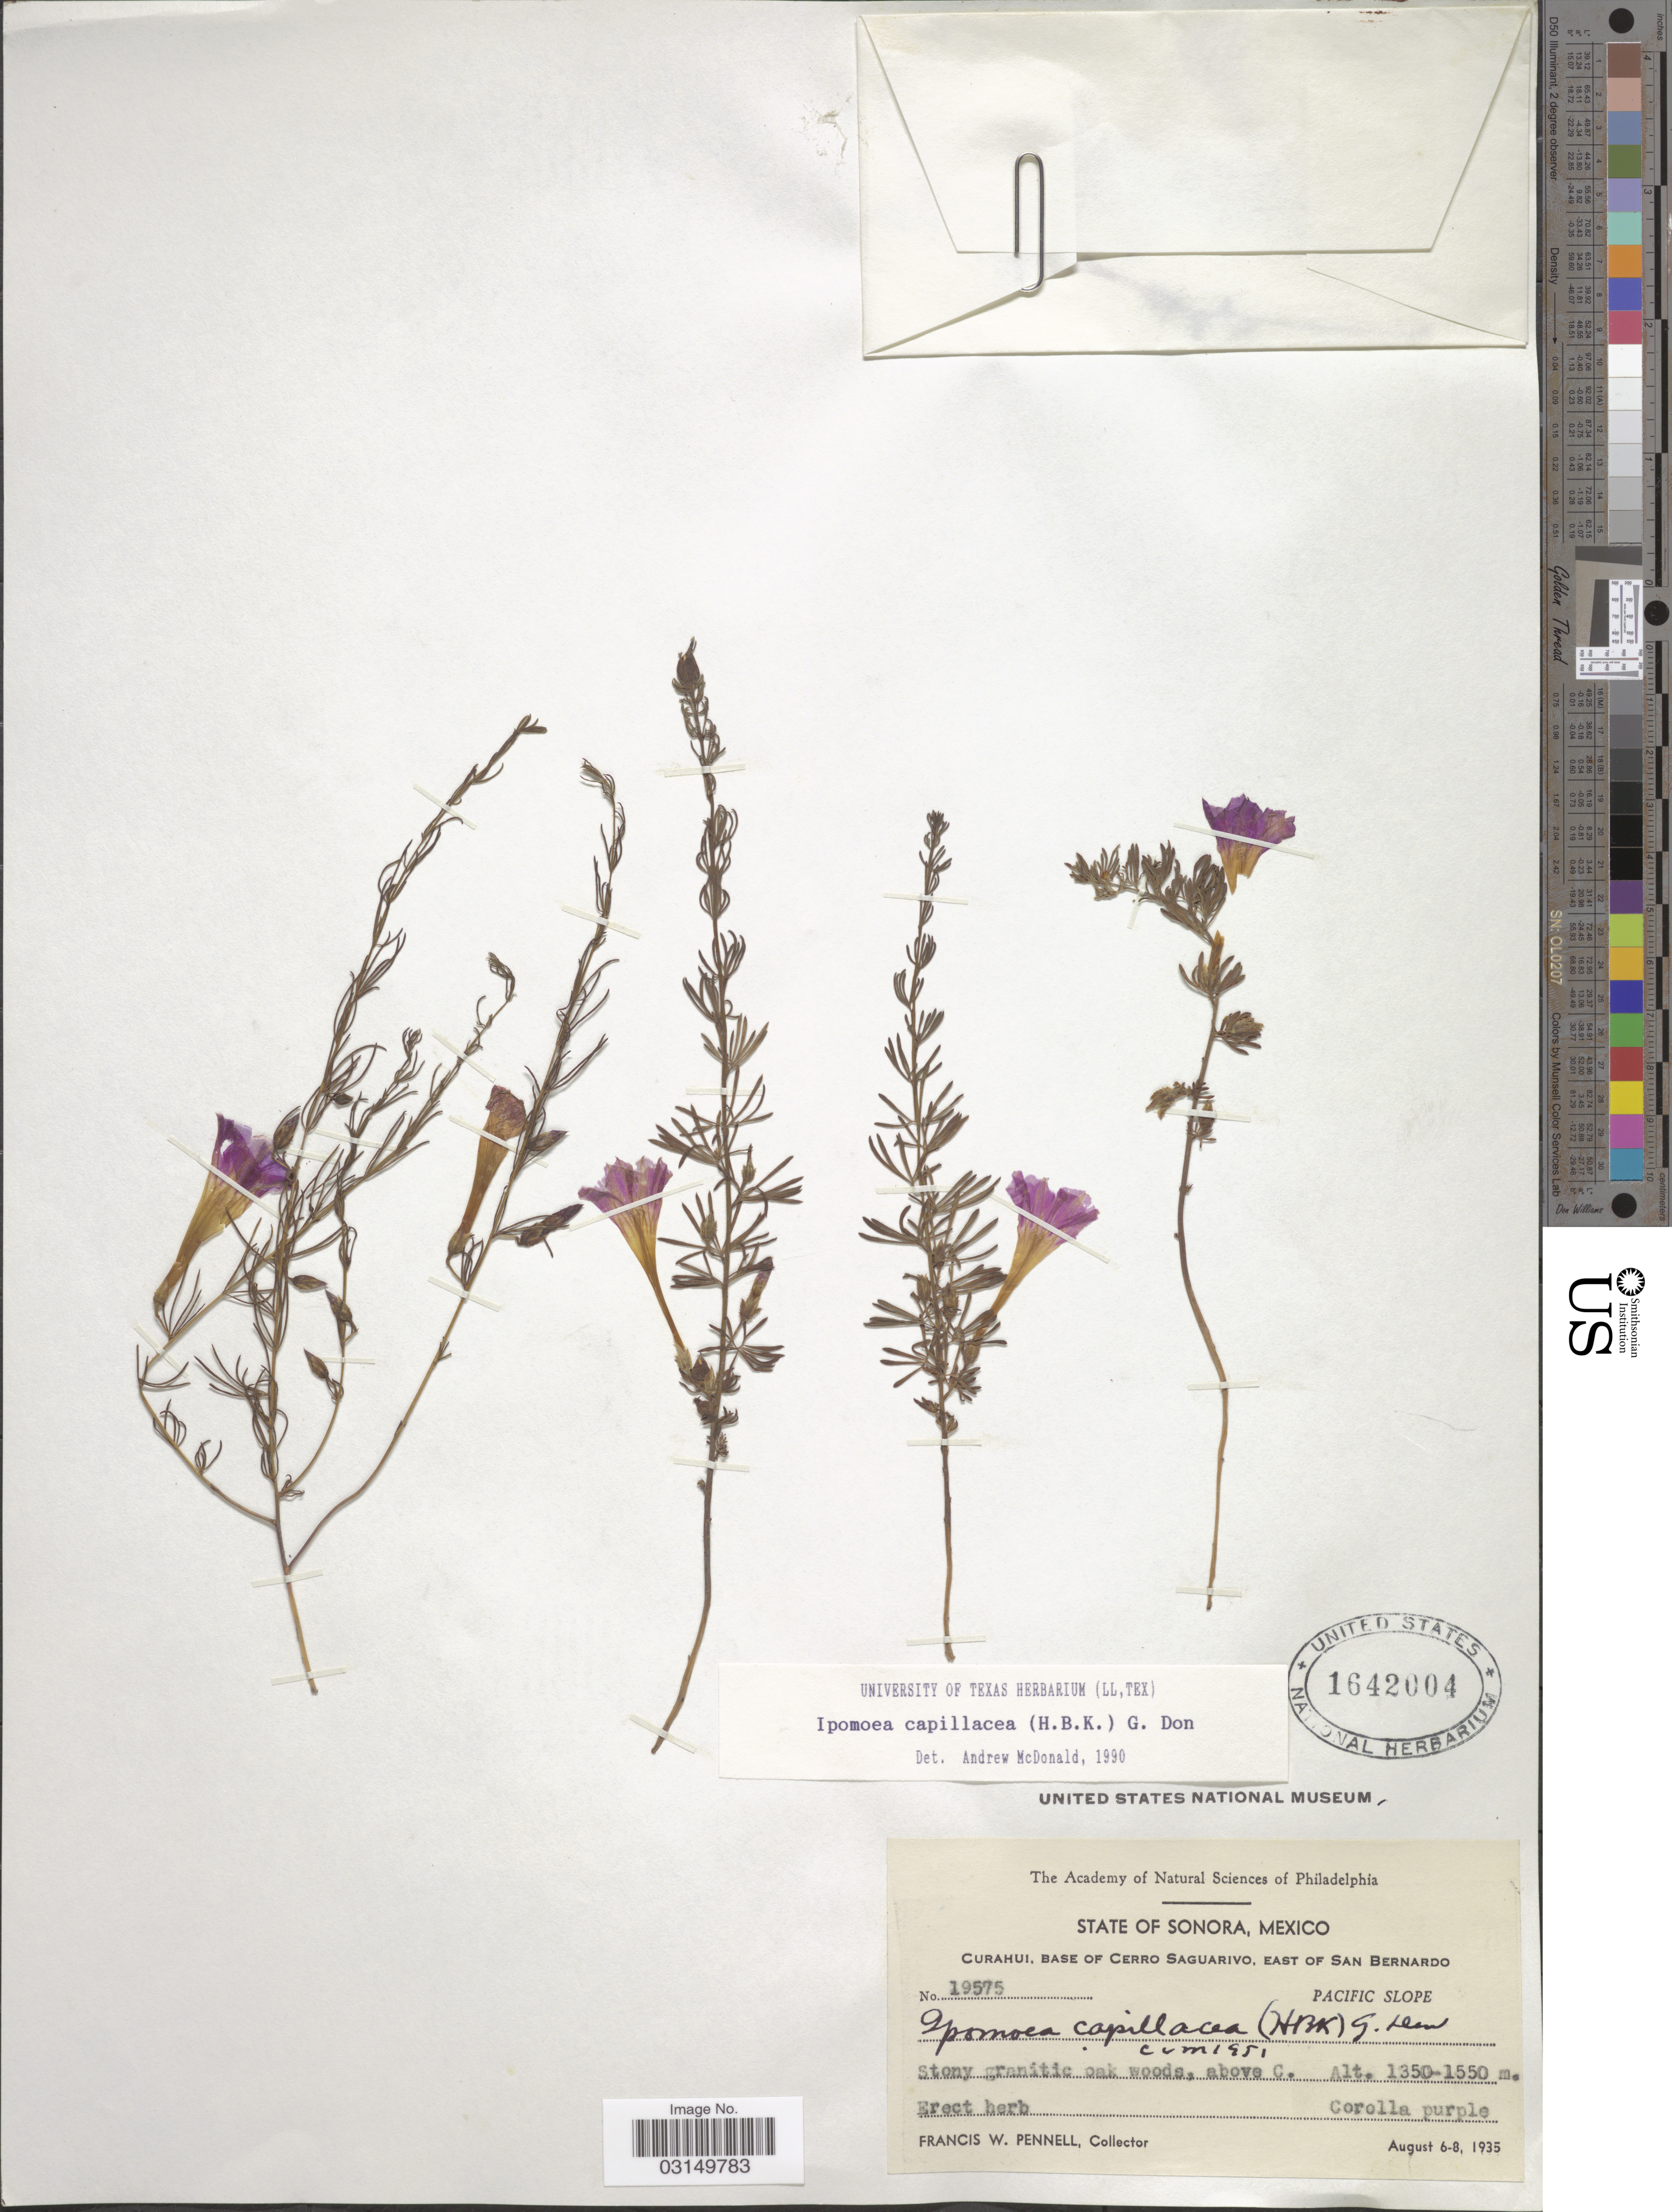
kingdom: Plantae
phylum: Tracheophyta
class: Magnoliopsida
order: Solanales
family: Convolvulaceae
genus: Ipomoea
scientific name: Ipomoea capillacea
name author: (Kunth) G. Don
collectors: F. W. Pennell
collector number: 19575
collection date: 1935-08-06/1935-08-08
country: Mexico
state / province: Sonora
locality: Curahui, Base of Cerro Saguarivo, East of San Bernardo, Pacific Slope, above C.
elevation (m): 1350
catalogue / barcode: US 1642004